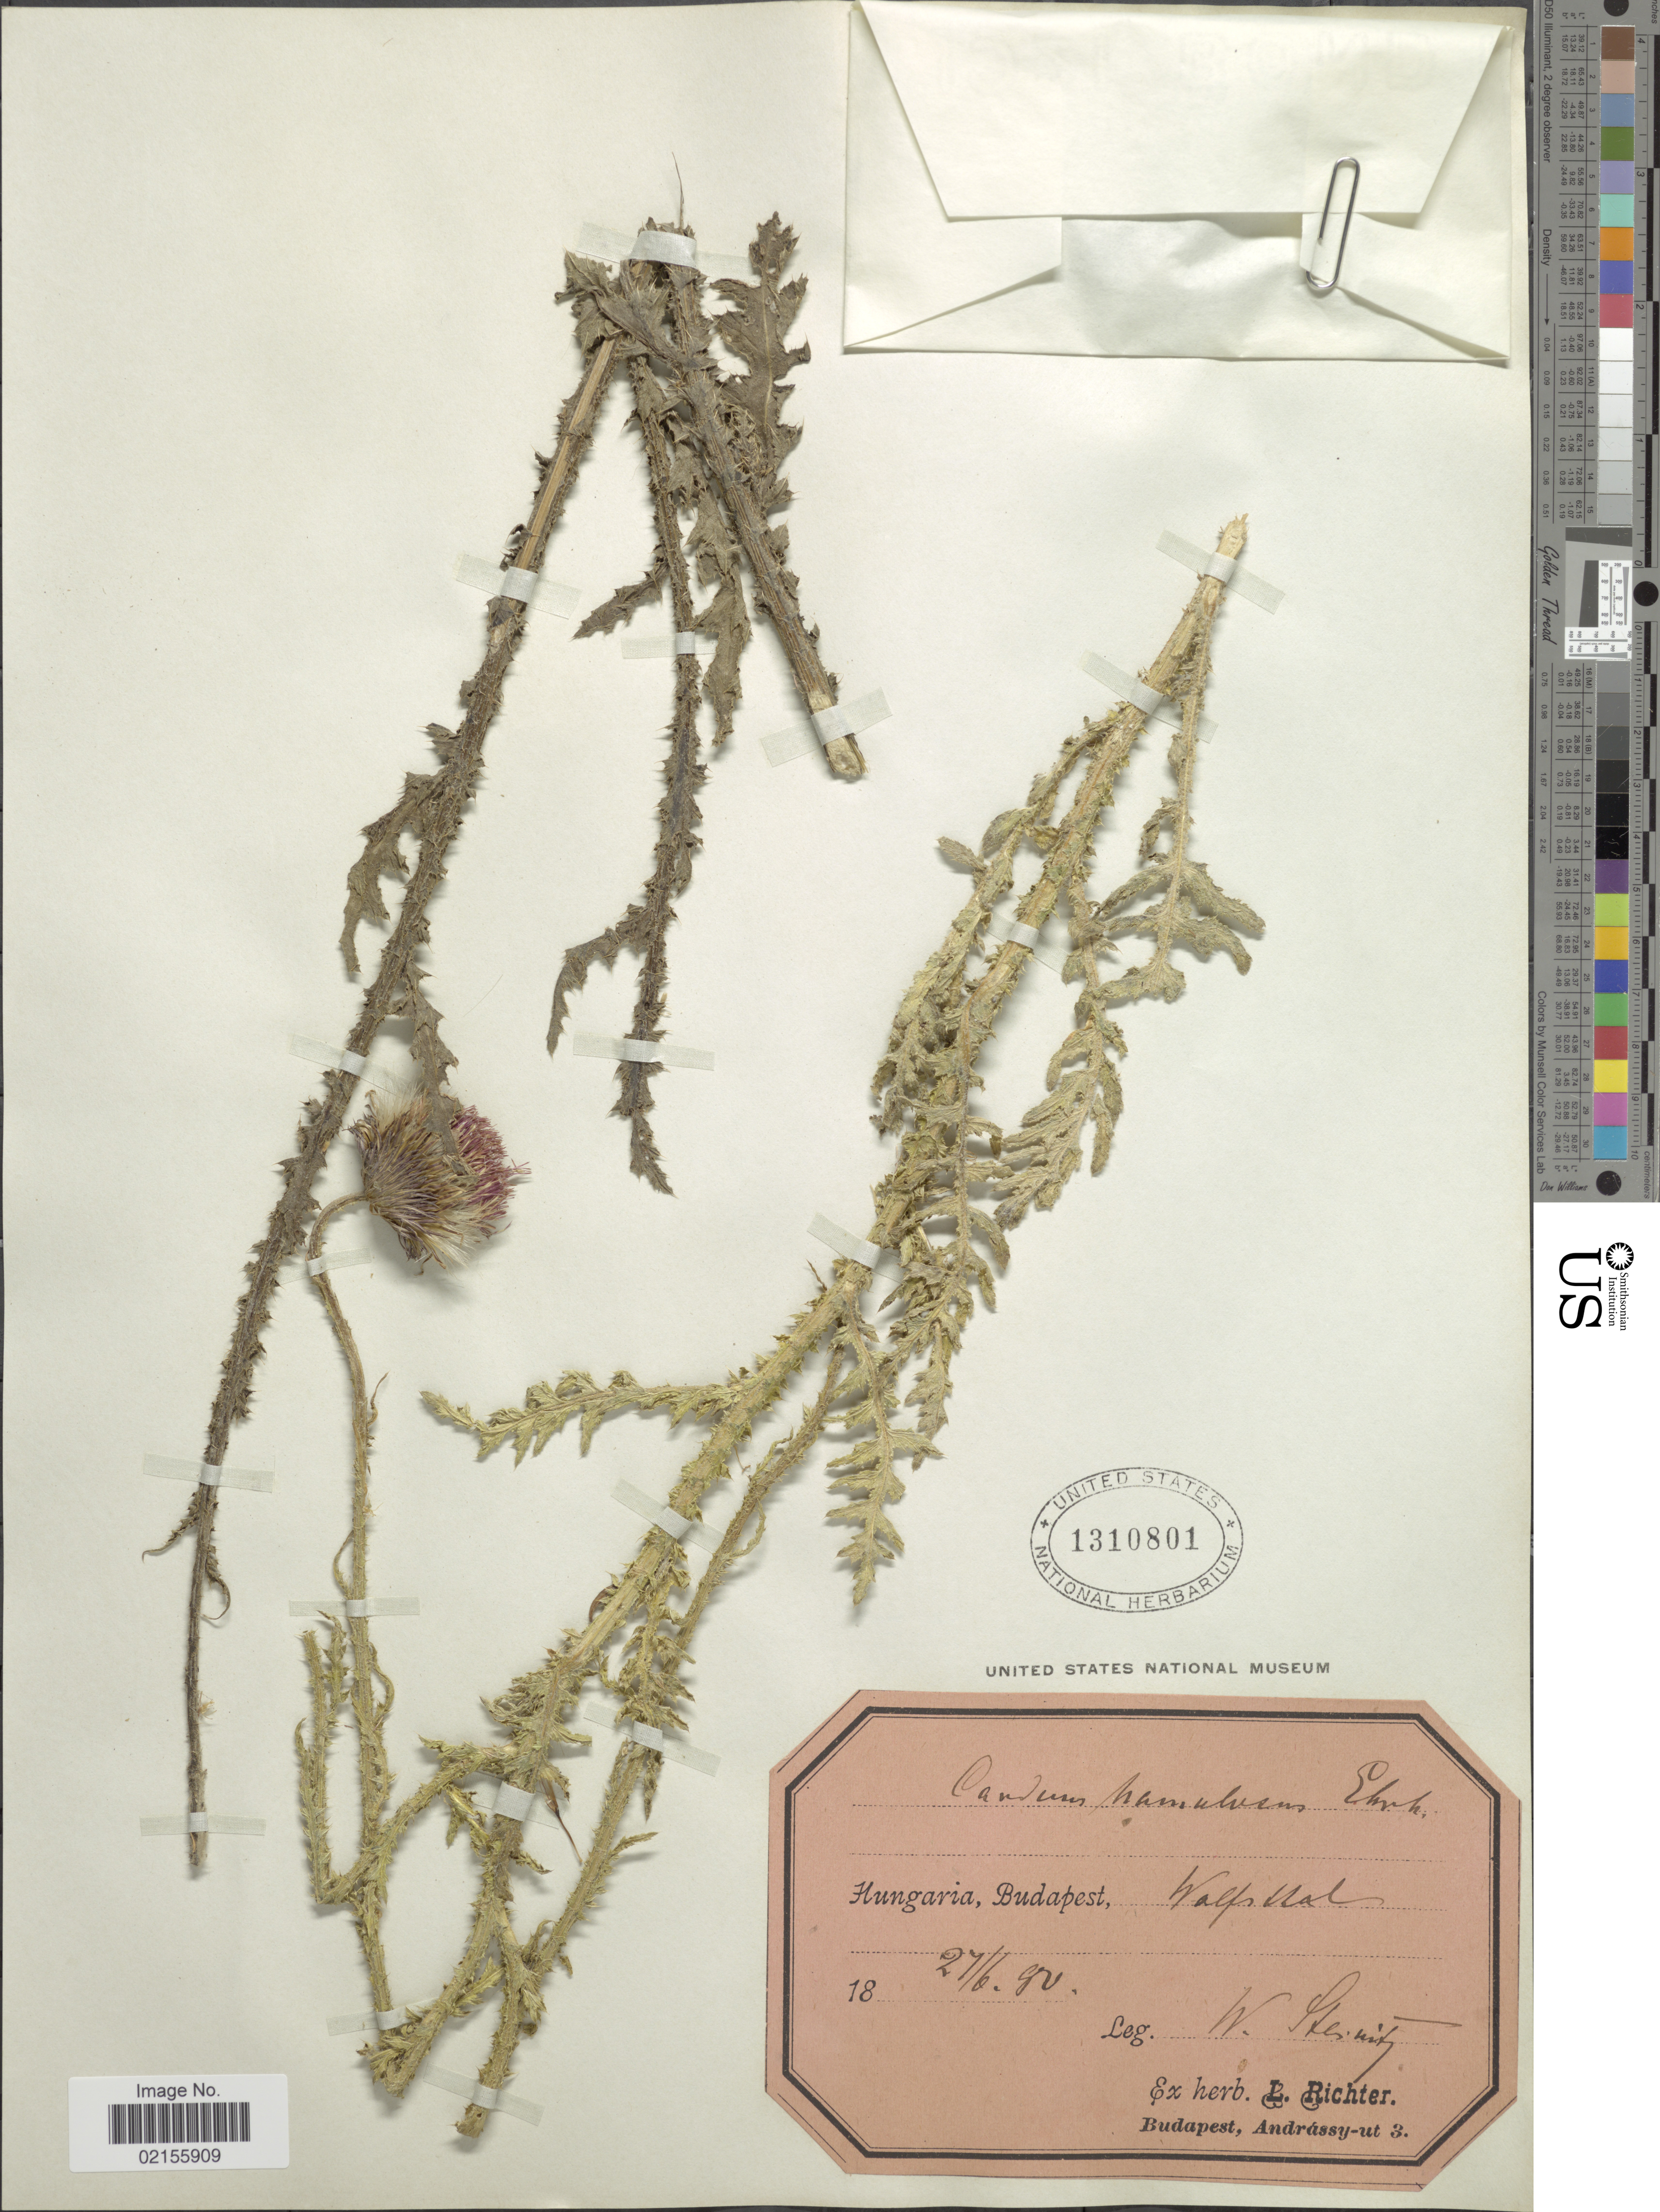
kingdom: Plantae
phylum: Tracheophyta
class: Magnoliopsida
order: Asterales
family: Asteraceae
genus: Carduus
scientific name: Carduus hamulosus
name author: Ehrh.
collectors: W. Steinitz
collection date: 1880-06-27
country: Hungary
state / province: Budapest, Capital District of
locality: Budapest, Walfstal [interpreted]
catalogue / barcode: US 1310801